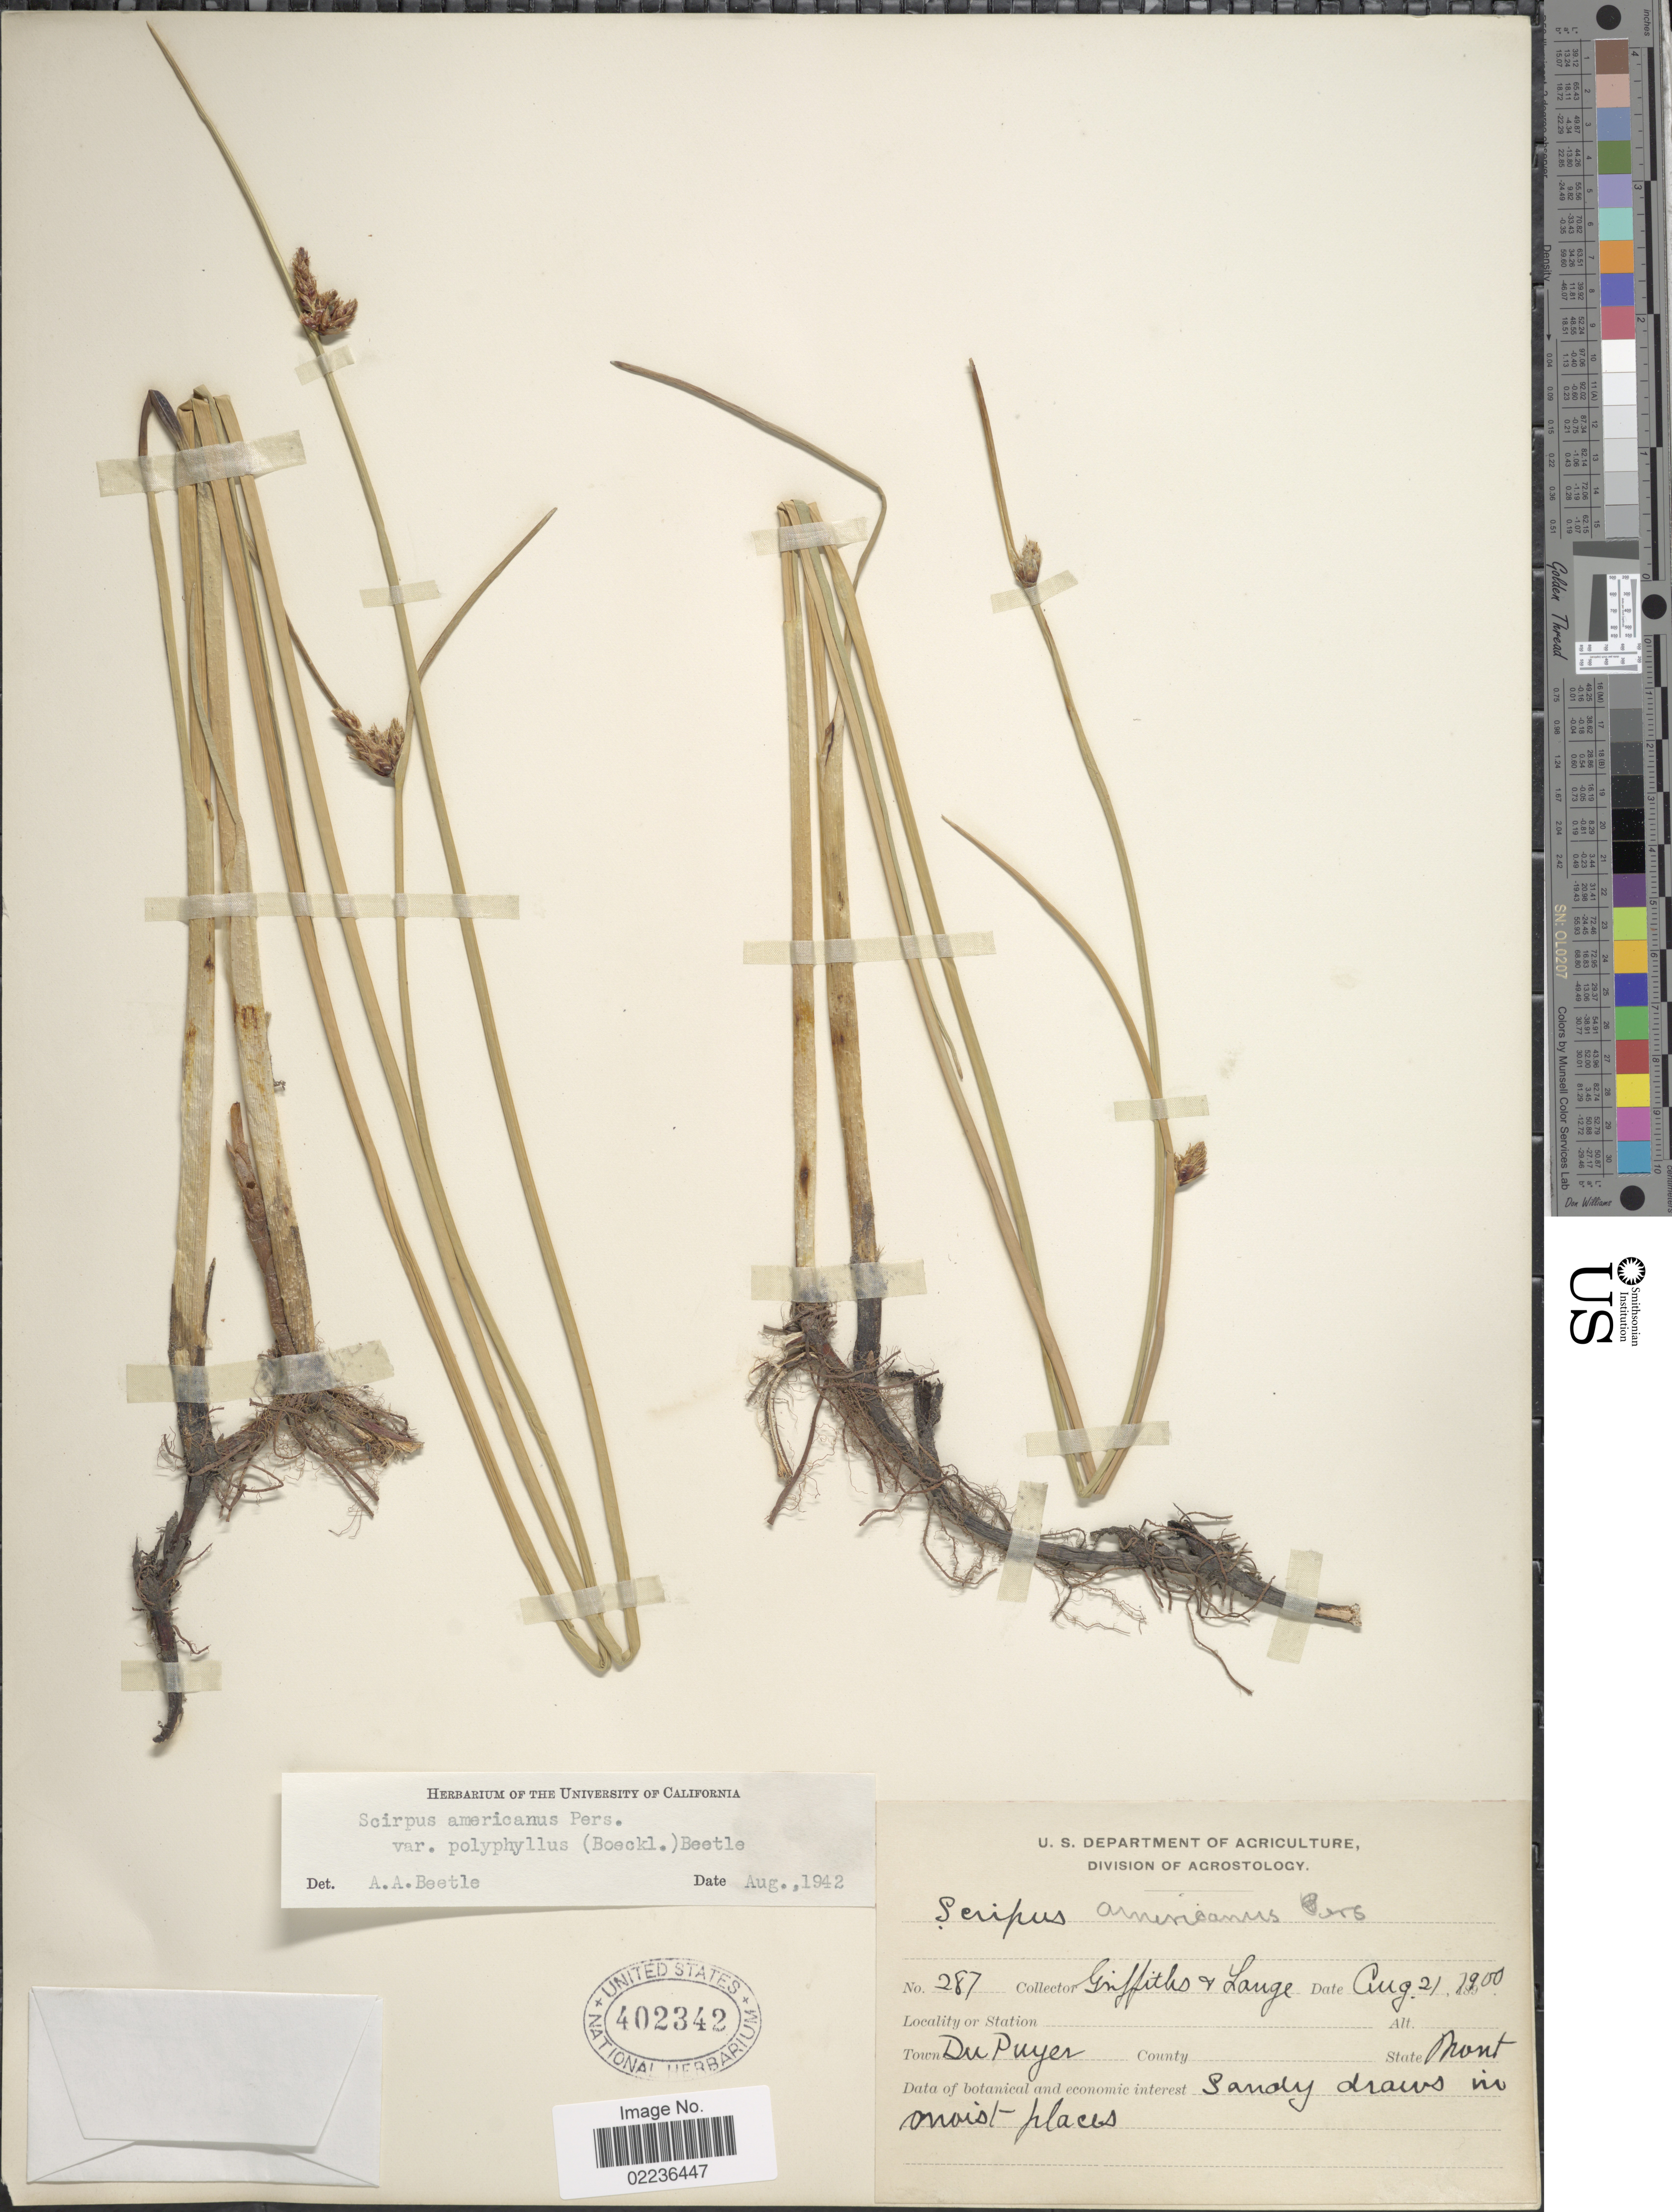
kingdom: Plantae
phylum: Tracheophyta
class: Liliopsida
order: Poales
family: Cyperaceae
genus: Schoenoplectus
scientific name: Schoenoplectus pungens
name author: (Vahl) Palla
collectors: -- Griffiths & -- Lange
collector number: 287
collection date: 1900-08-21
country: United States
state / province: Montana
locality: Town Du Pyer, sandy draws in moist places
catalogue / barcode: US 402342